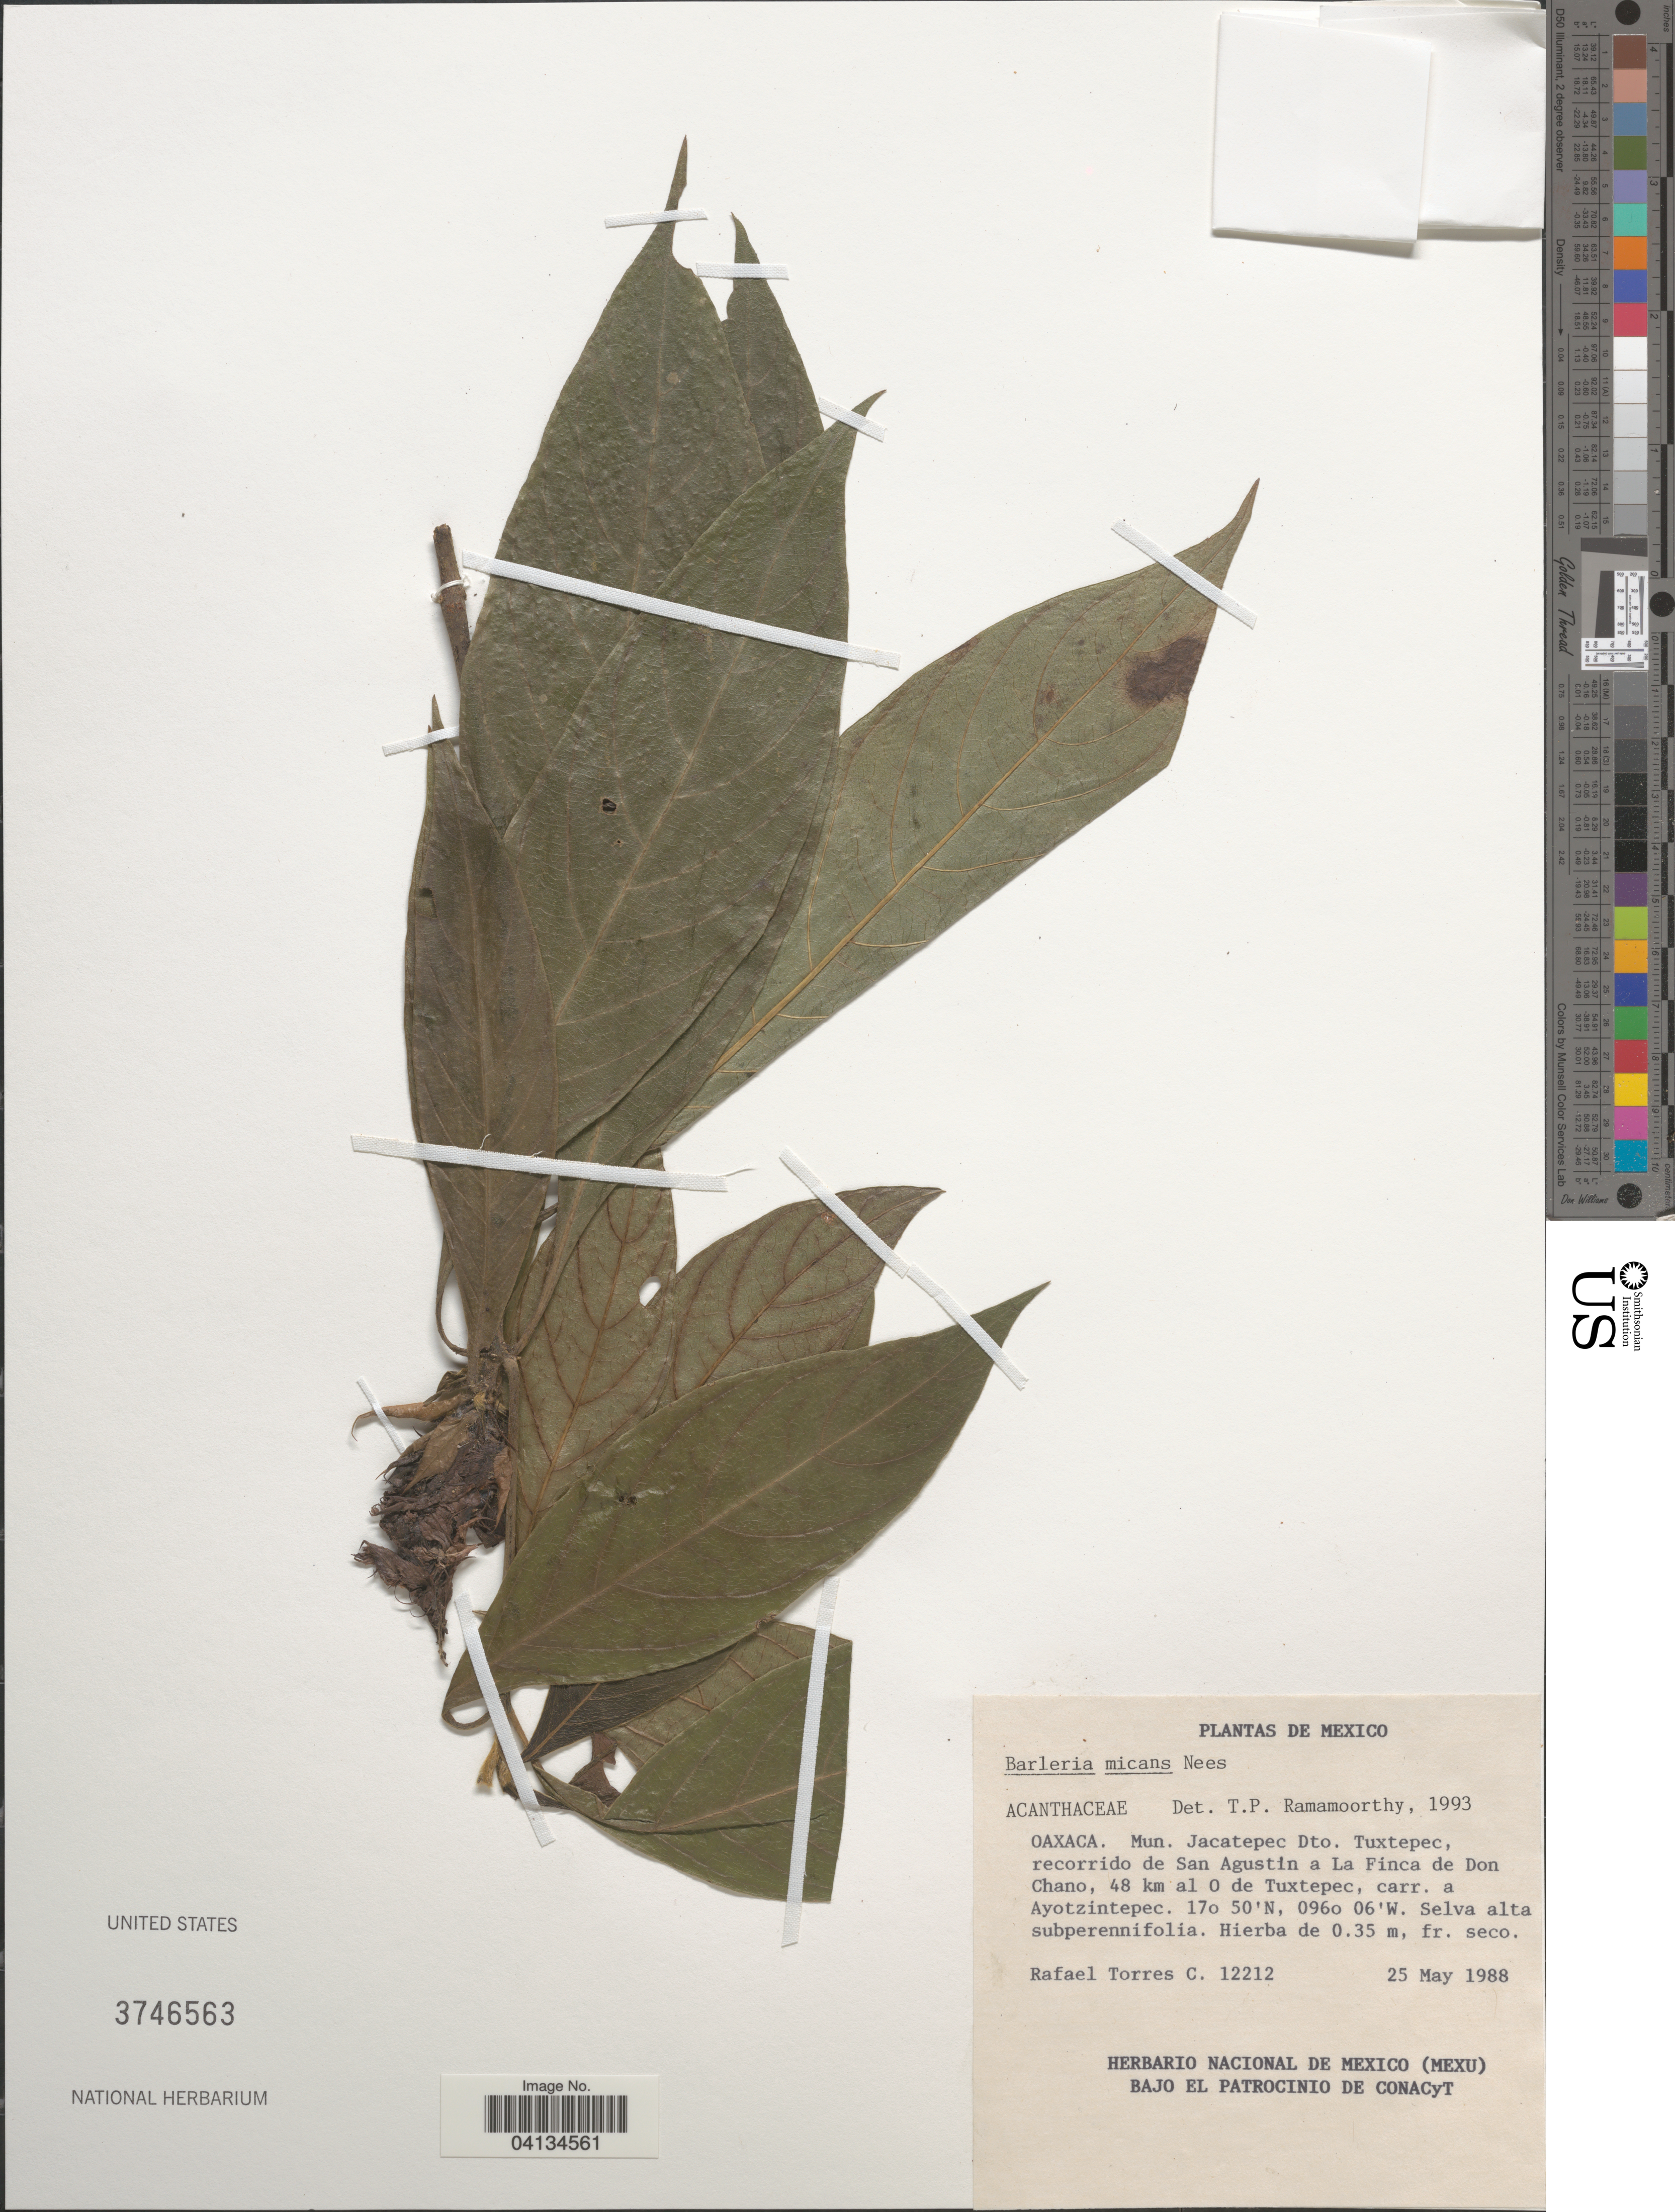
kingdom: Plantae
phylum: Tracheophyta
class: Magnoliopsida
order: Lamiales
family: Acanthaceae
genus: Barleria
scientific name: Barleria micans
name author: Nees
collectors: R. Torres C.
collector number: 12212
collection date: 1988-09-25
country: Mexico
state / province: Oaxaca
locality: Mun. Jacatepec Dto. Tuxtepec, recorrido de San Agustón a La Finca de Don Chano, 48 km al 0 de Tuxtepec, carr. a Ayotzintepec.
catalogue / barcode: US 3746563